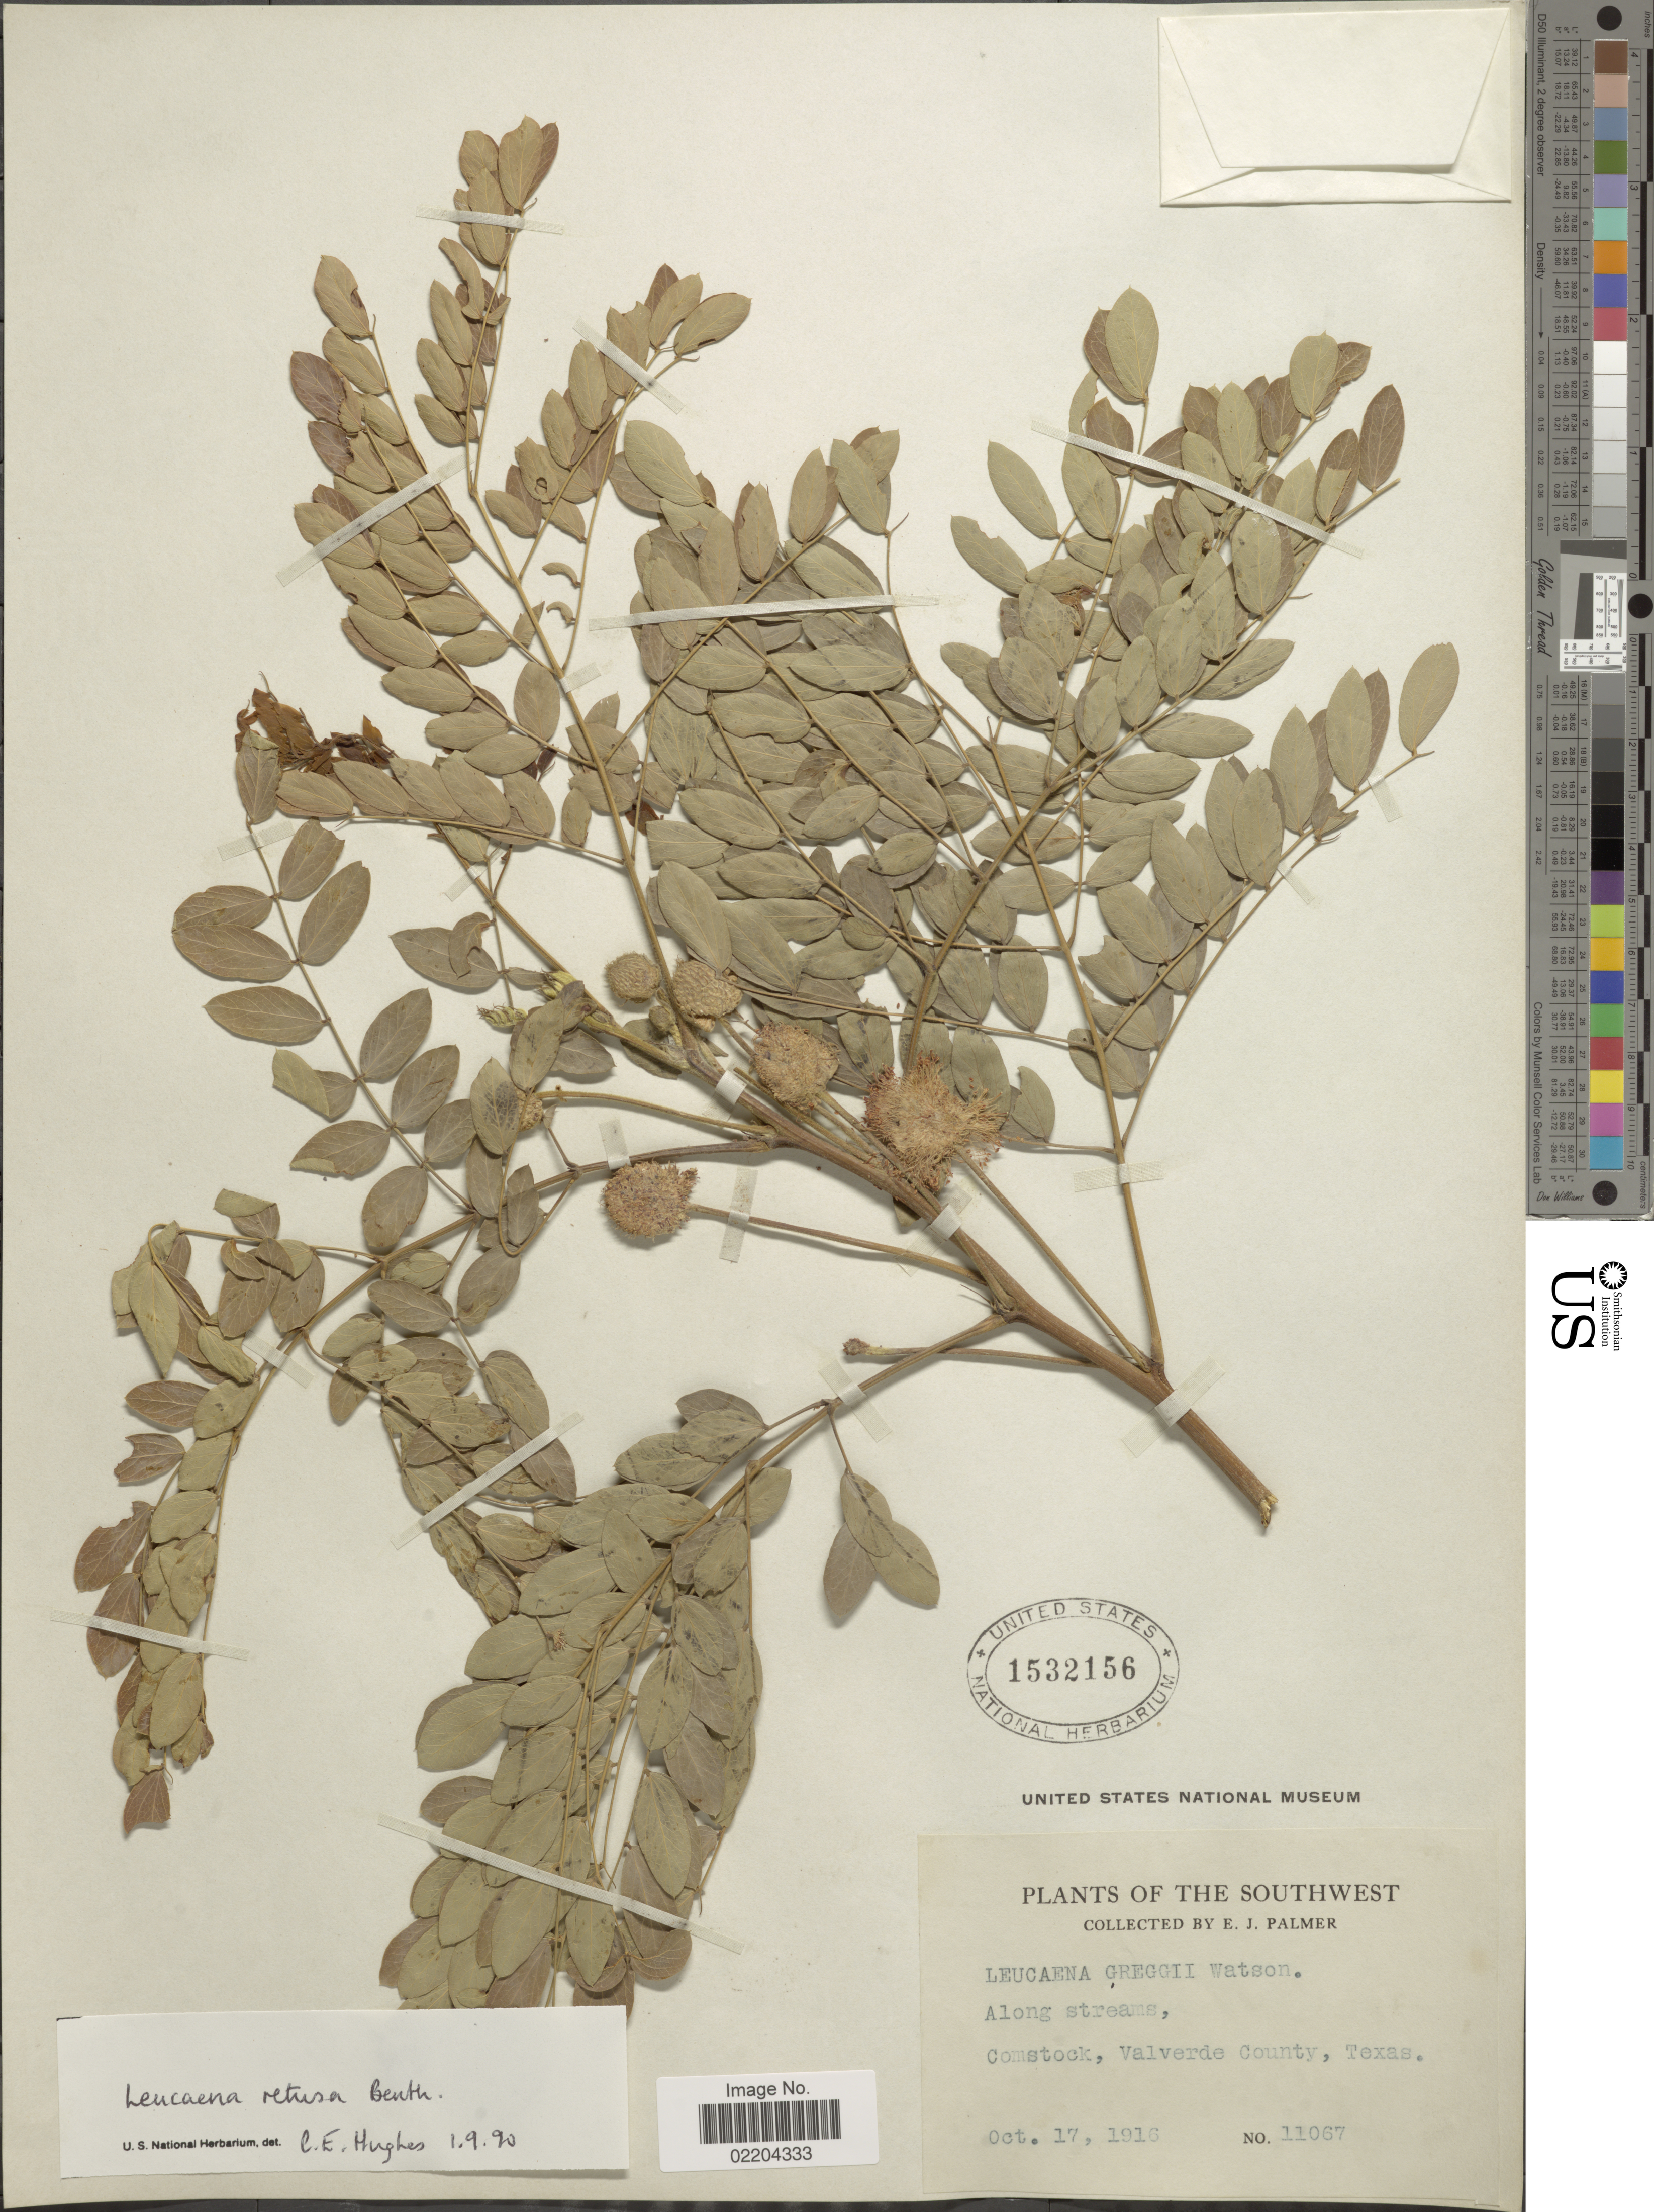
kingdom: Plantae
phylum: Tracheophyta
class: Magnoliopsida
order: Fabales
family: Fabaceae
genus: Leucaena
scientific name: Leucaena retusa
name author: Benth. in A. Gray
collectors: E. J. Palmer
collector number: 11067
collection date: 1916-10-17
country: United States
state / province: Texas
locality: Southwest, Along streams, Comstock, Valverde County, Texas.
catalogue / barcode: US 1532156